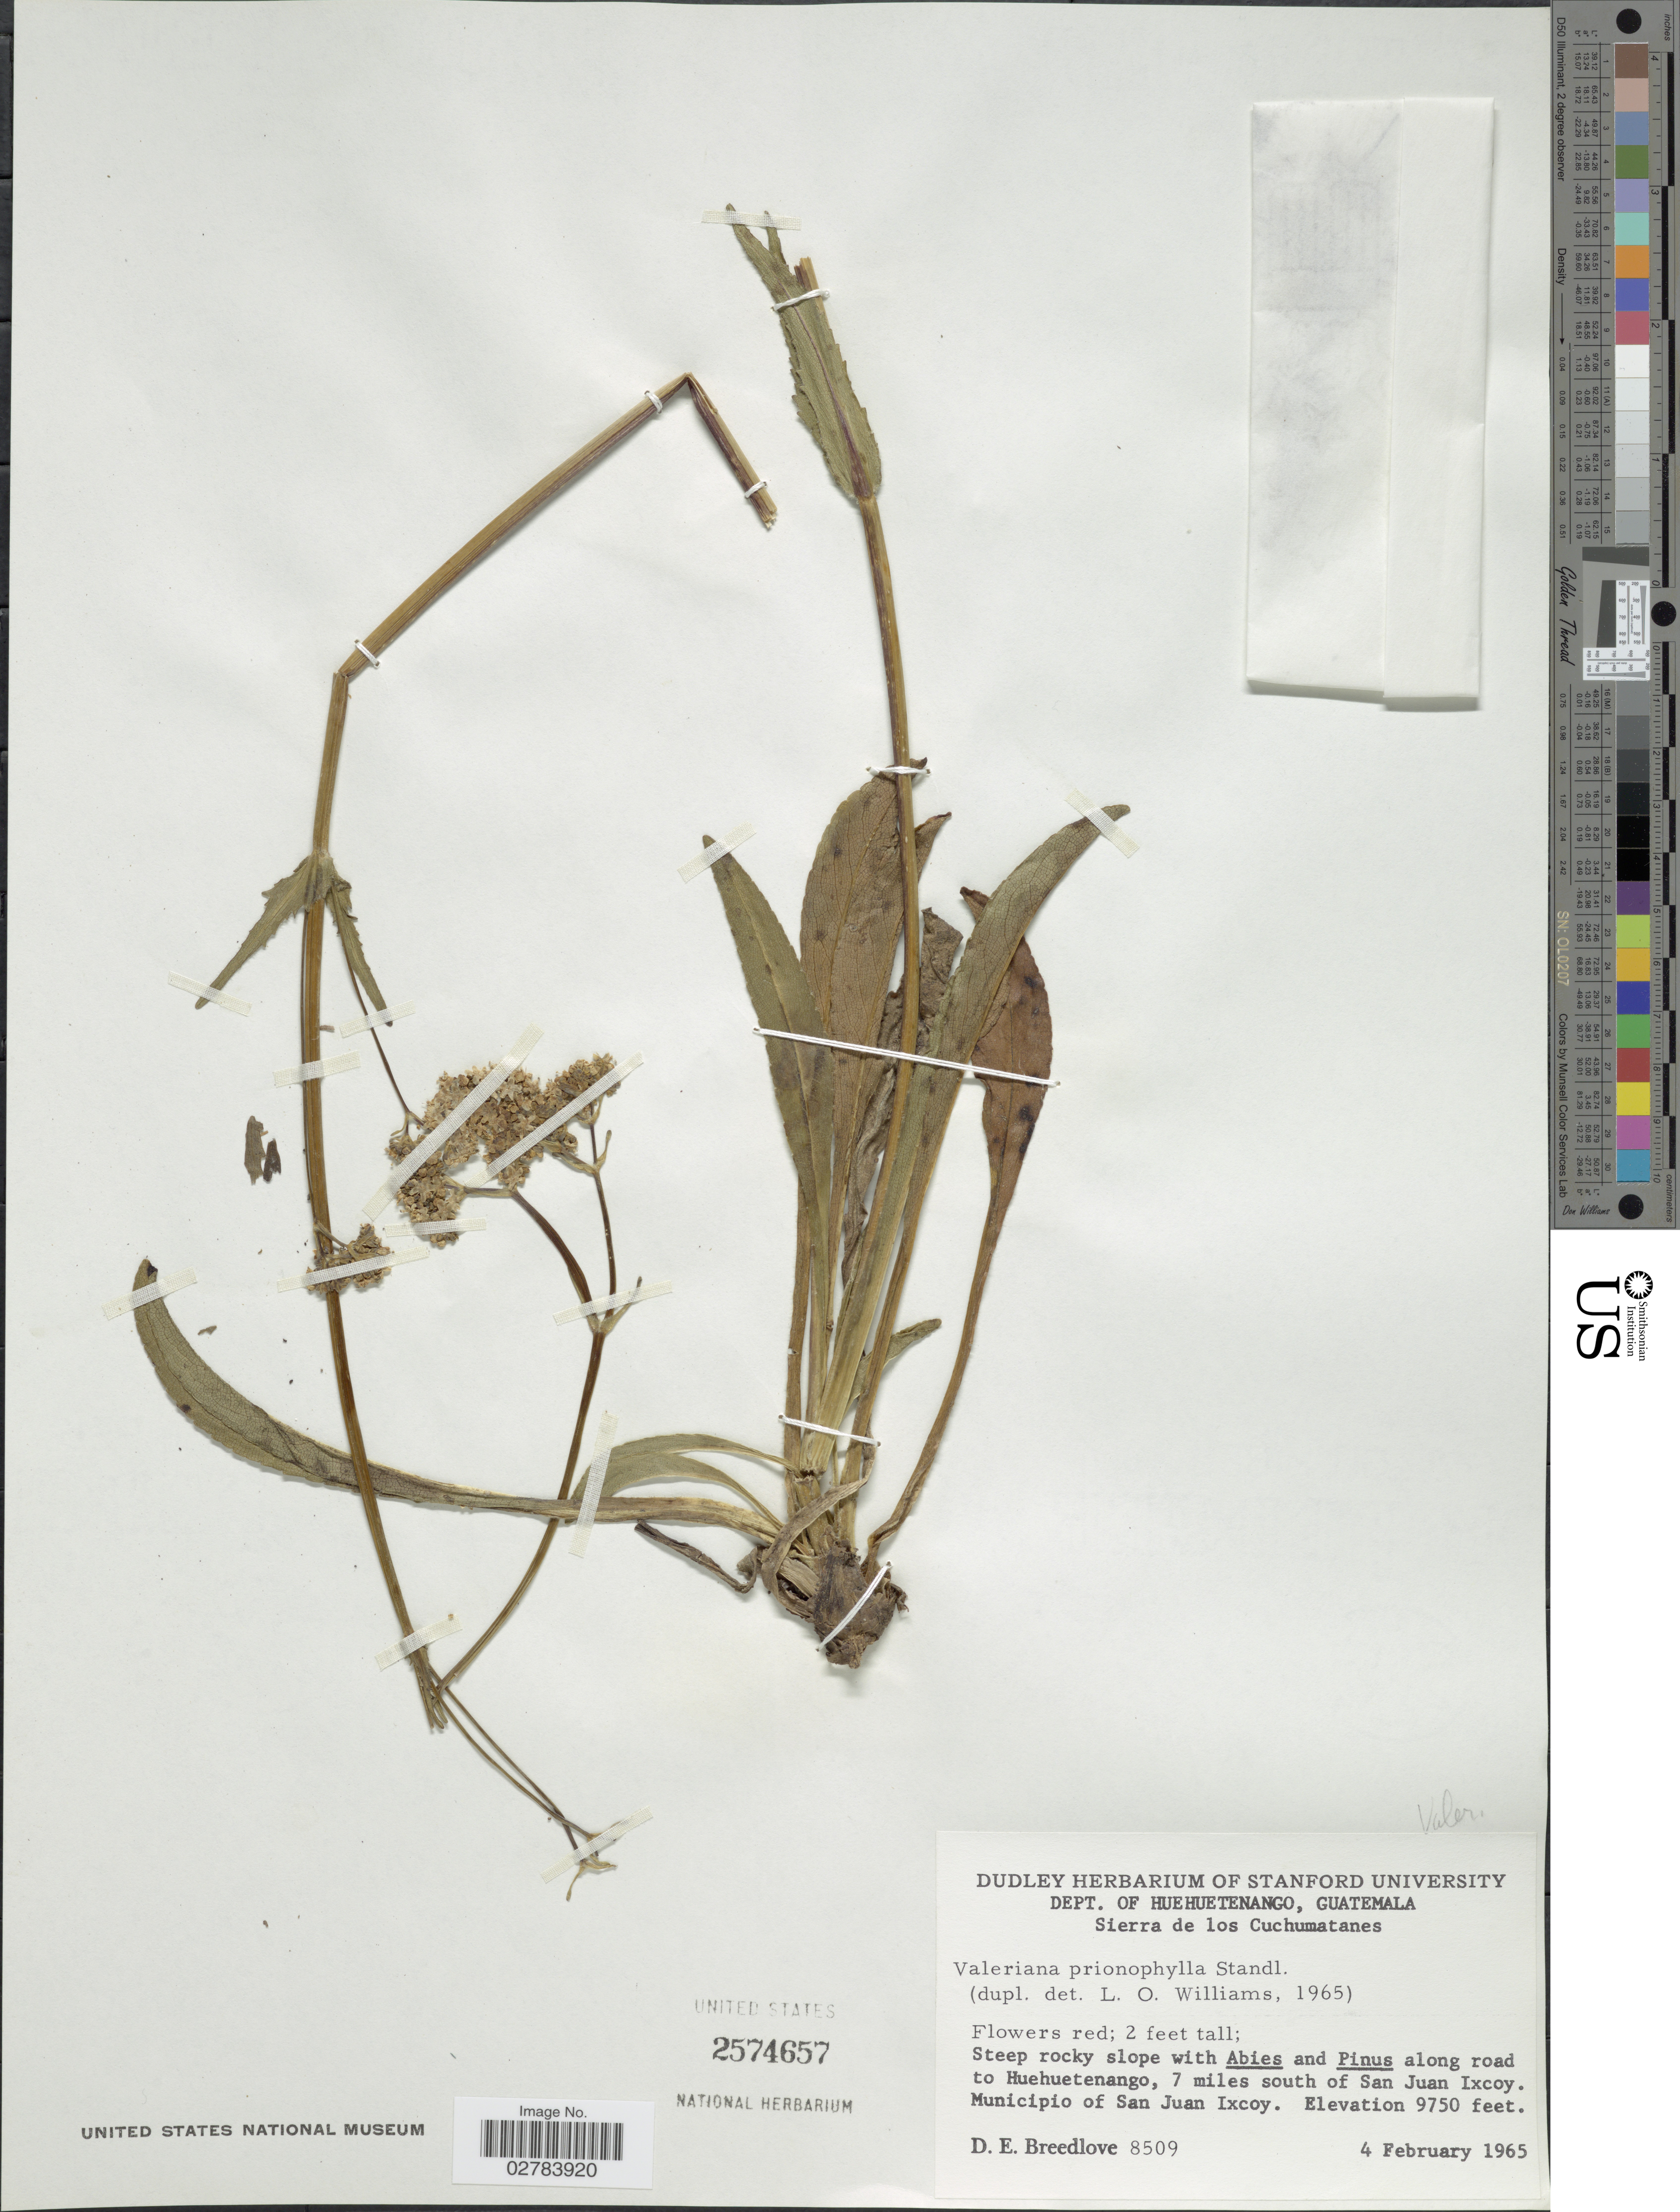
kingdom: Plantae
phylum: Tracheophyta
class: Magnoliopsida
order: Dipsacales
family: Caprifoliaceae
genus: Valeriana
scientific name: Valeriana prionophylla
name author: Standl.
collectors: D. E. Breedlove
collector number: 8509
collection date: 1965-02-04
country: Guatemala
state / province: Huehuetenango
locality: Dept. of Huehuetenango, Sierra de los Cuchumatanes, along road to Huehuetenango, 7 miles south of San Juan Ixcoy, Municipio of San Juan Ixcoy.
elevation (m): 2972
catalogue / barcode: US 2574657